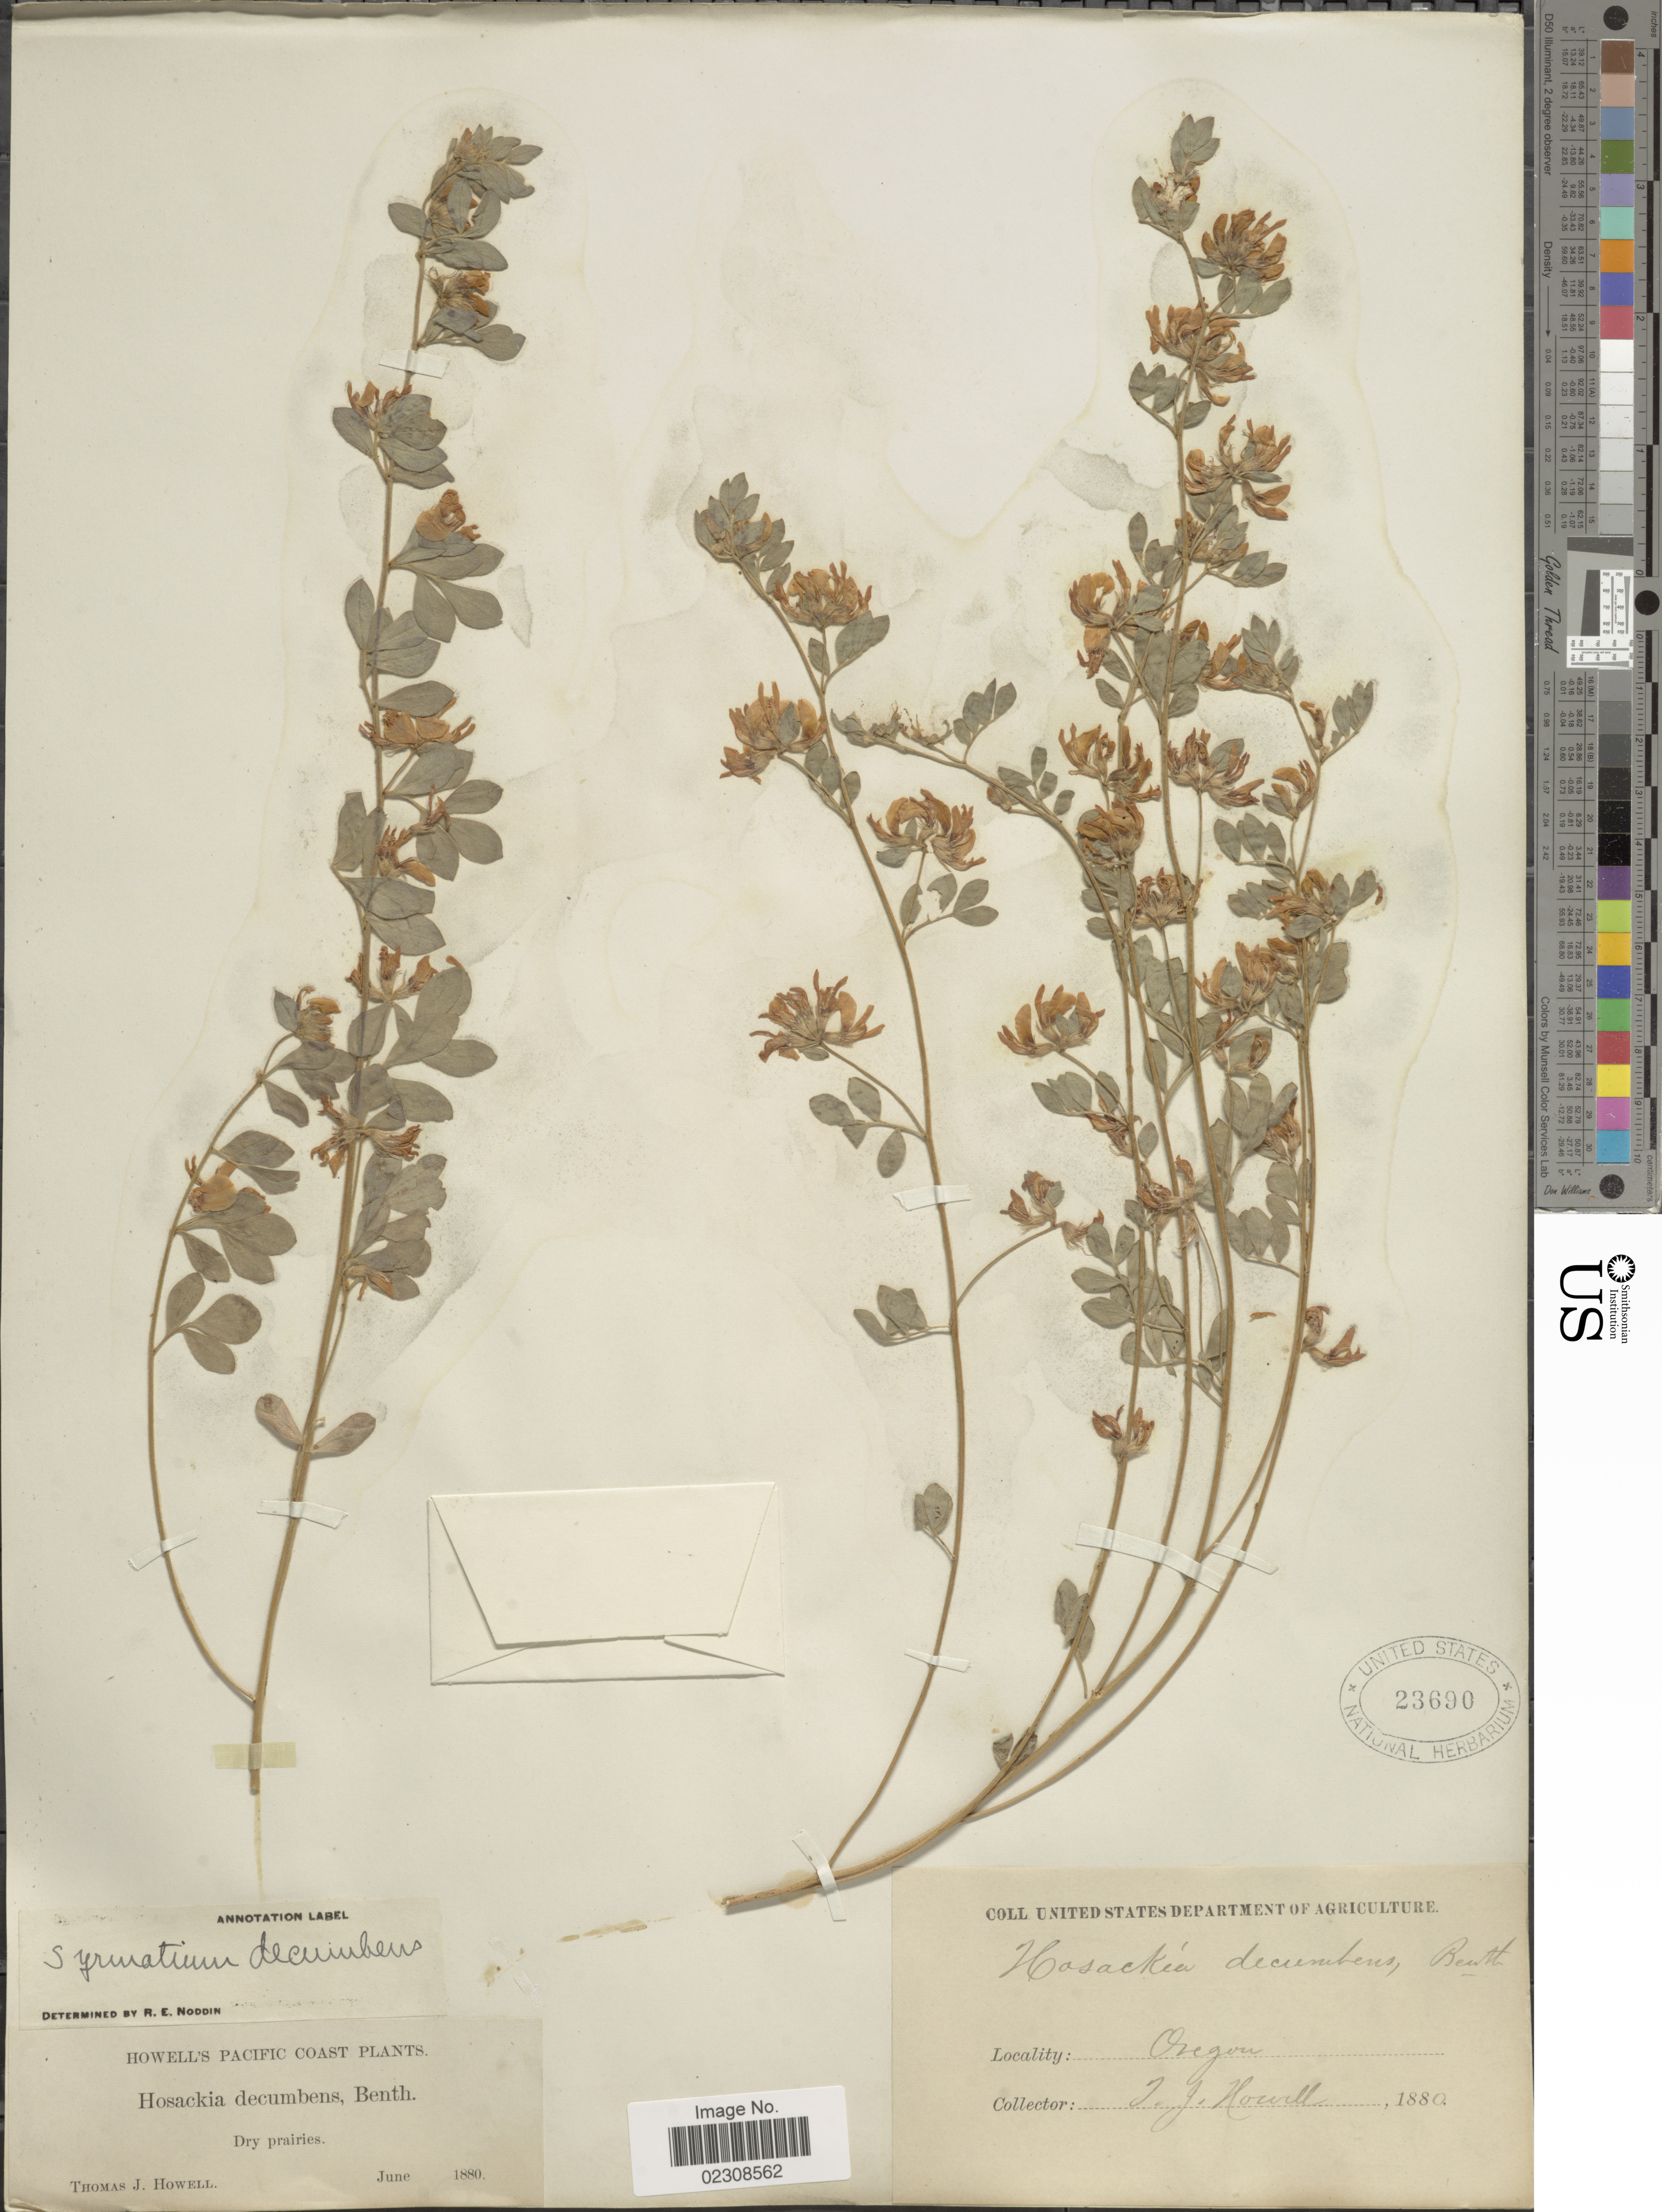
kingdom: Plantae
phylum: Tracheophyta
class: Magnoliopsida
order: Fabales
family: Fabaceae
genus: Syrmatium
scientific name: Syrmatium decumbens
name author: (Benth.) Greene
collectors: T. J. Howell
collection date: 1880-06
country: United States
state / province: Oregon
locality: Pacific Coast.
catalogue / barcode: US 23690